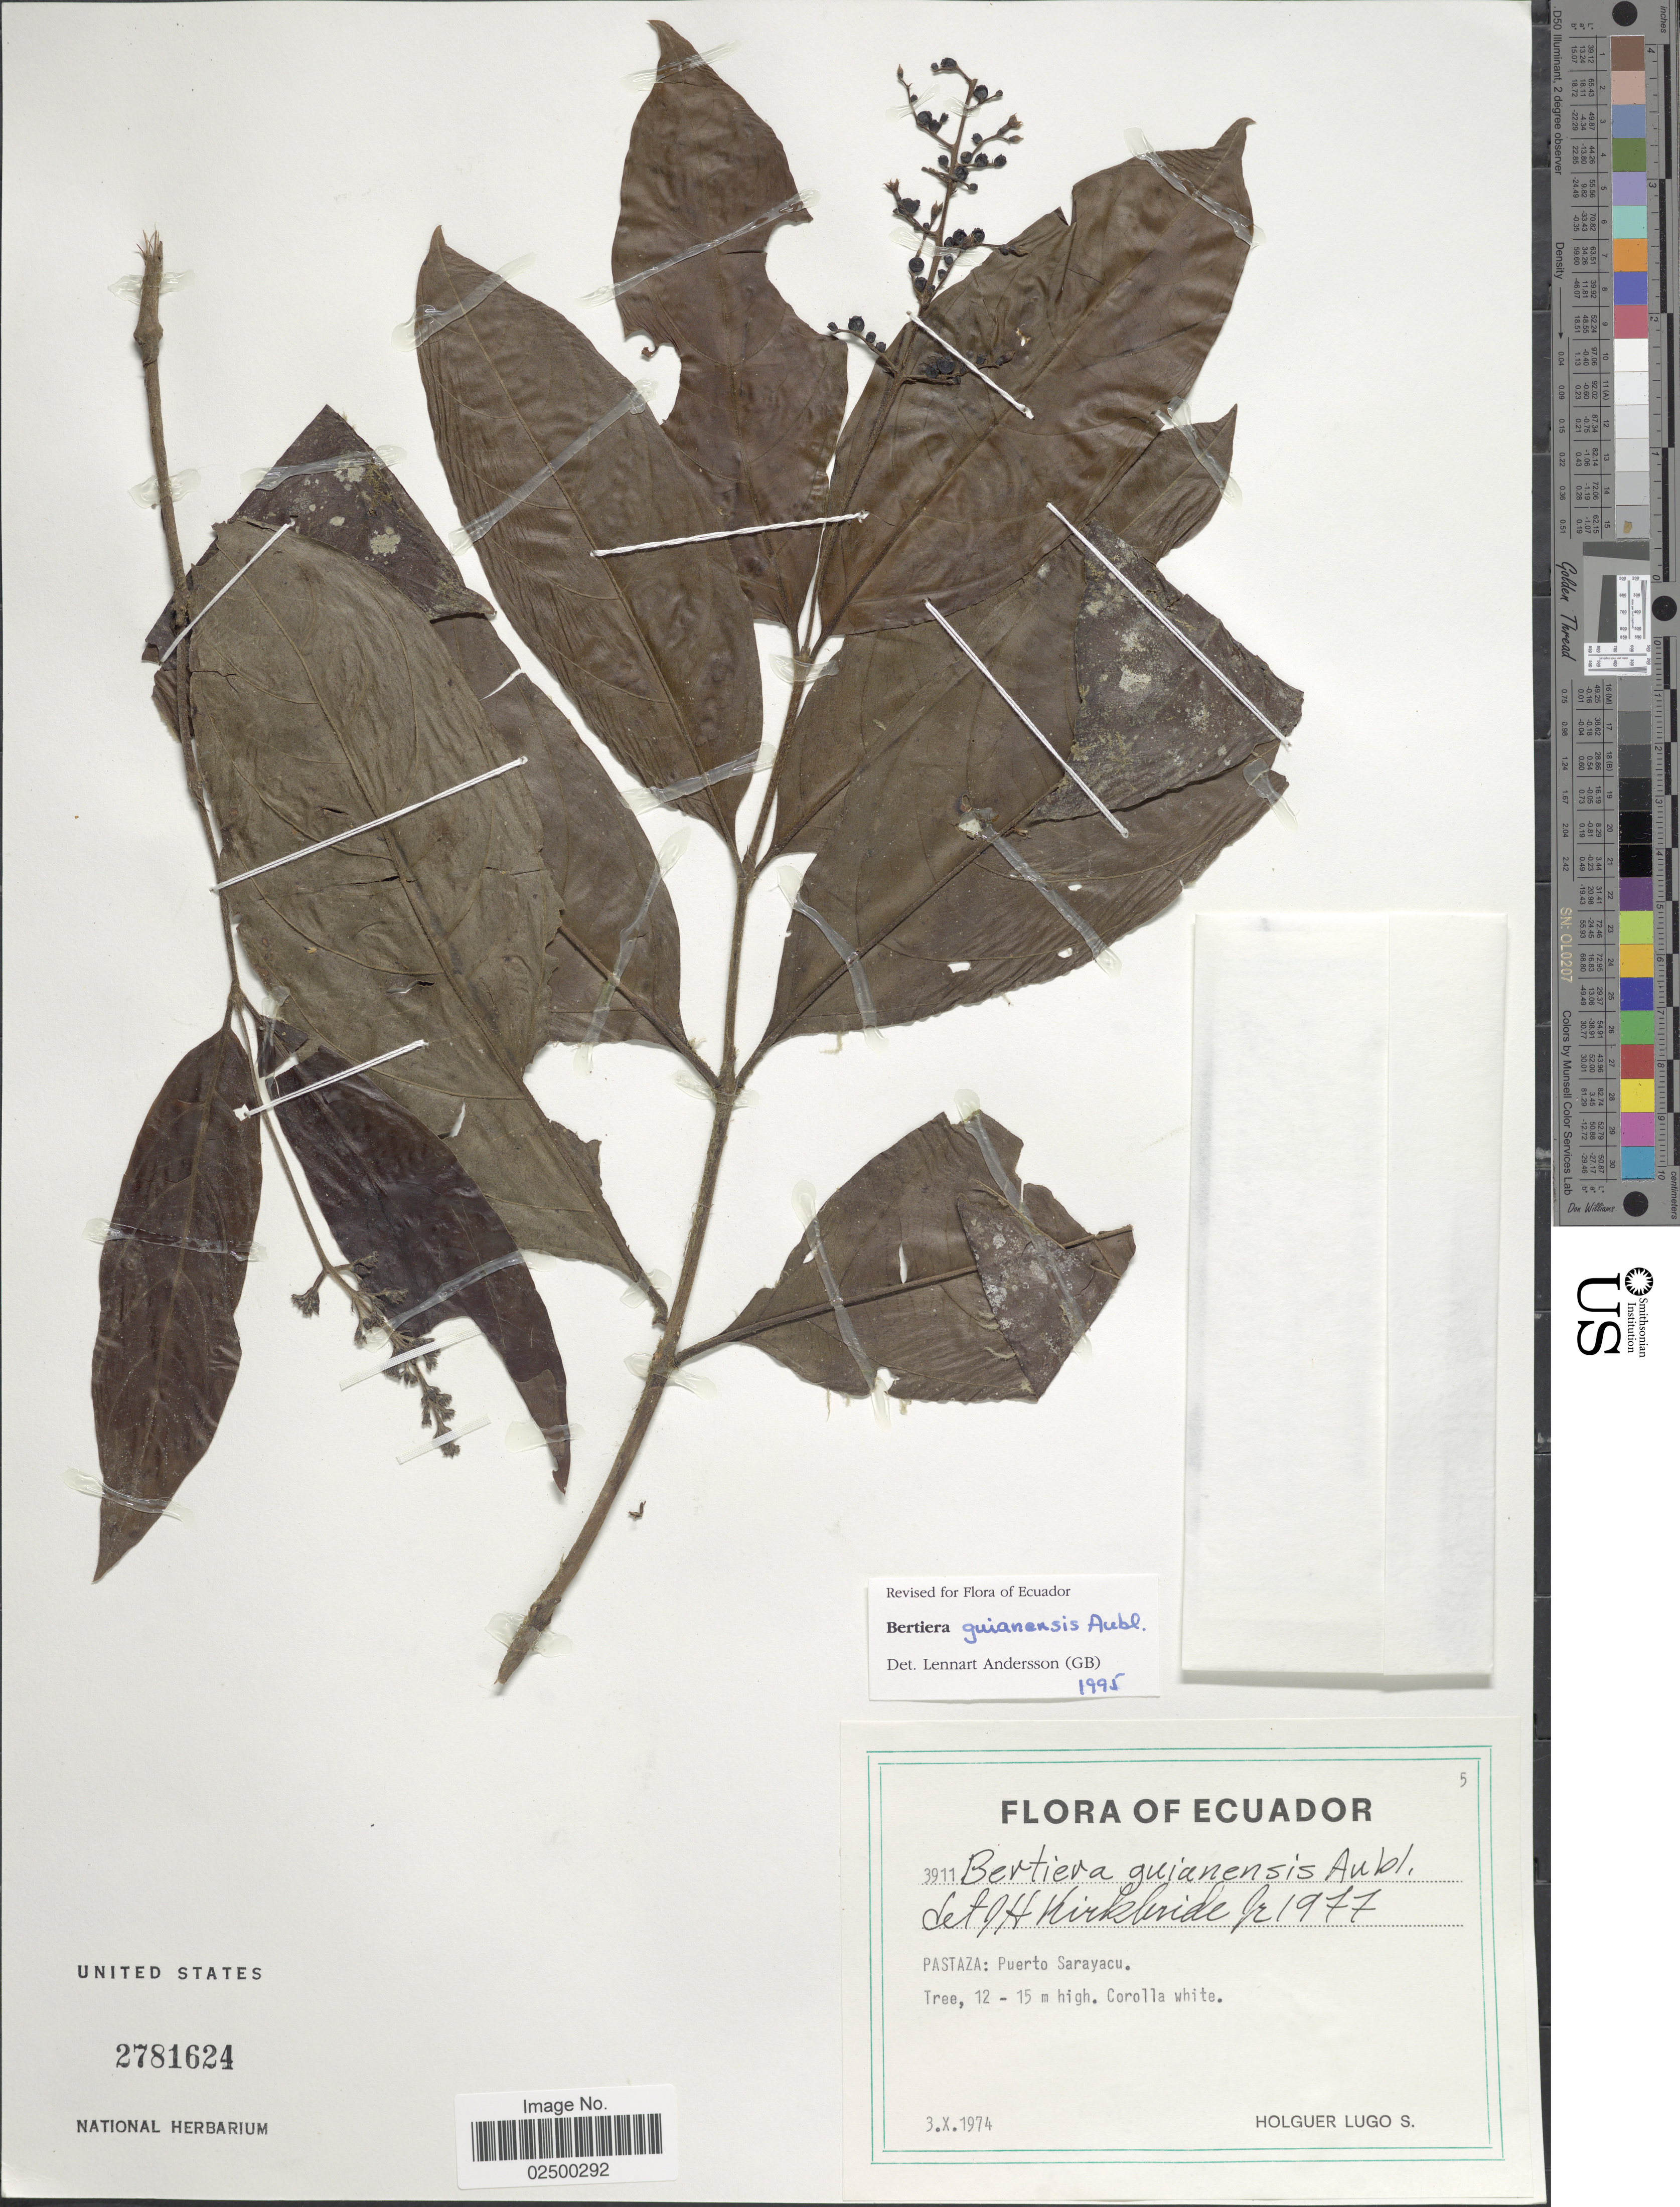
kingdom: Plantae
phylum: Tracheophyta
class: Magnoliopsida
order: Gentianales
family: Rubiaceae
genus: Bertiera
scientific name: Bertiera guianensis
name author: Aubl.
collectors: H. Lugo S.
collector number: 3911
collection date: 1974-10-03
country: Ecuador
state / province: Pastaza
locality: Puerto Sarayacu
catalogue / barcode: US 2781624